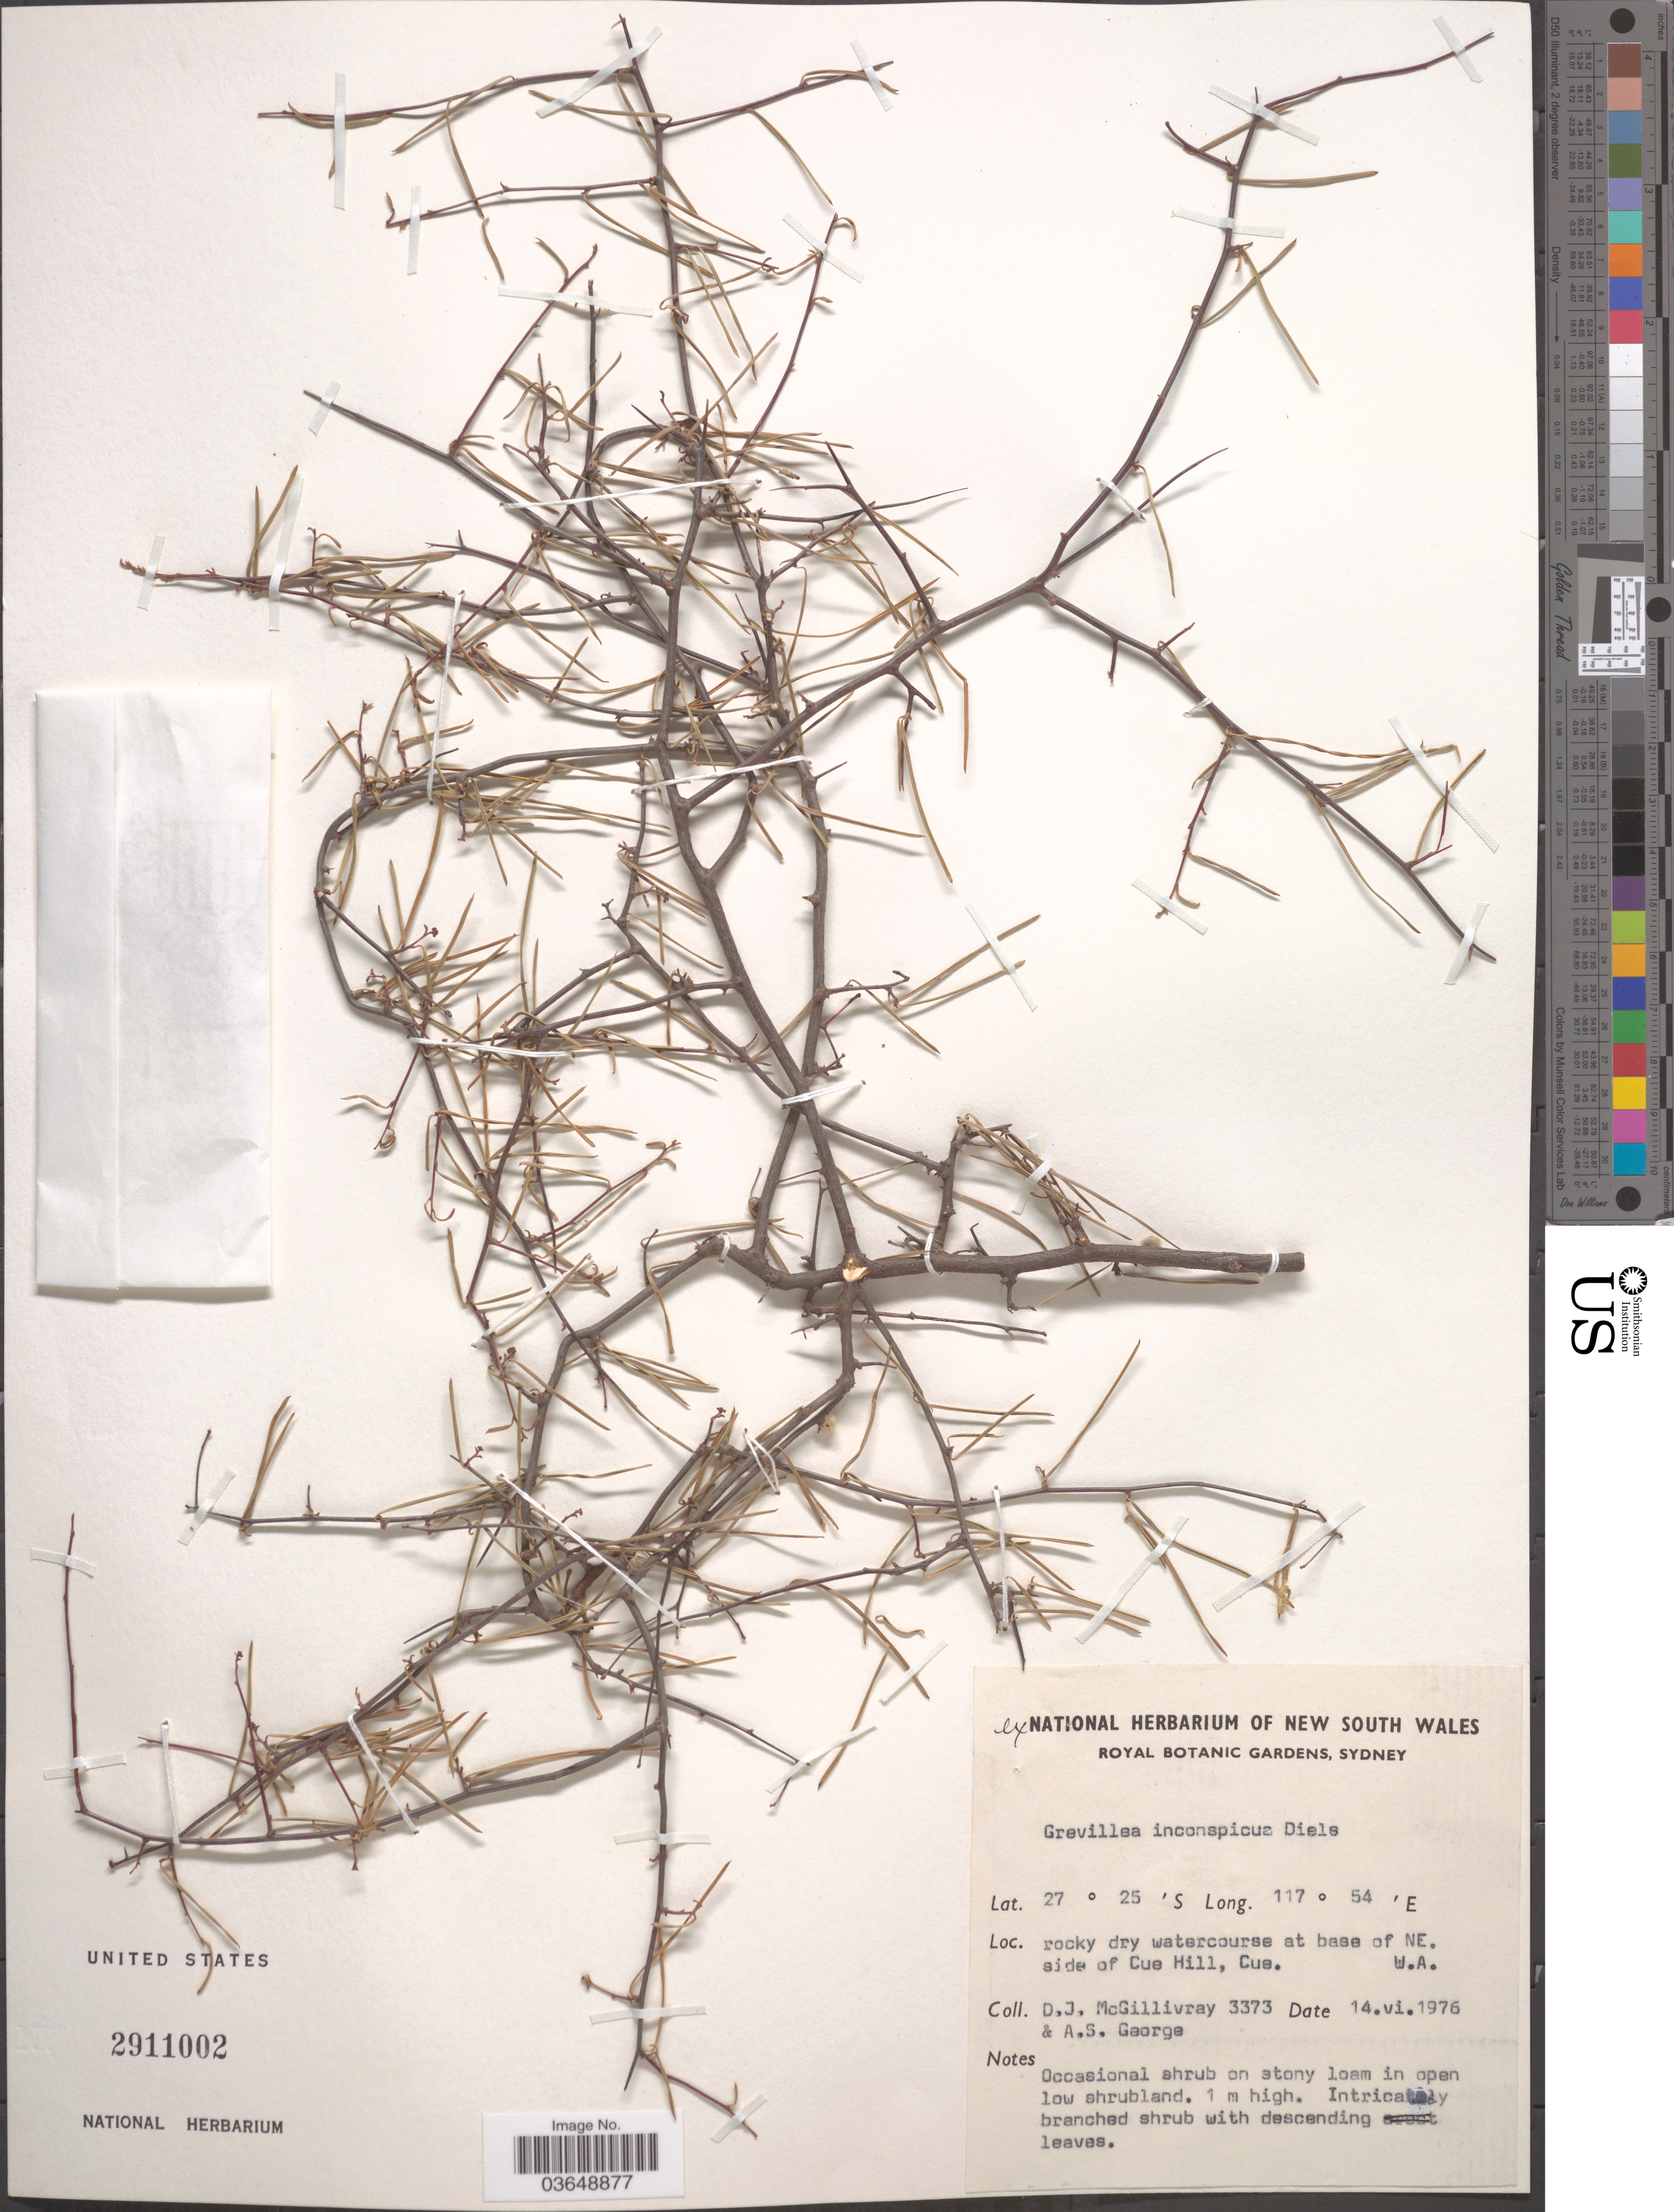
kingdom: Plantae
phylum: Tracheophyta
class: Magnoliopsida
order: Proteales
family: Proteaceae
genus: Grevillea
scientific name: Grevillea inconspicua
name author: Diels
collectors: D. J. McGillivray & A. S. George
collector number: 3373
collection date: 1976-06-14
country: Australia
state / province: Western Australia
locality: Rocky dry watercourse at base of NE. side of Cue Hill, Cue.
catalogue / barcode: US 2911002